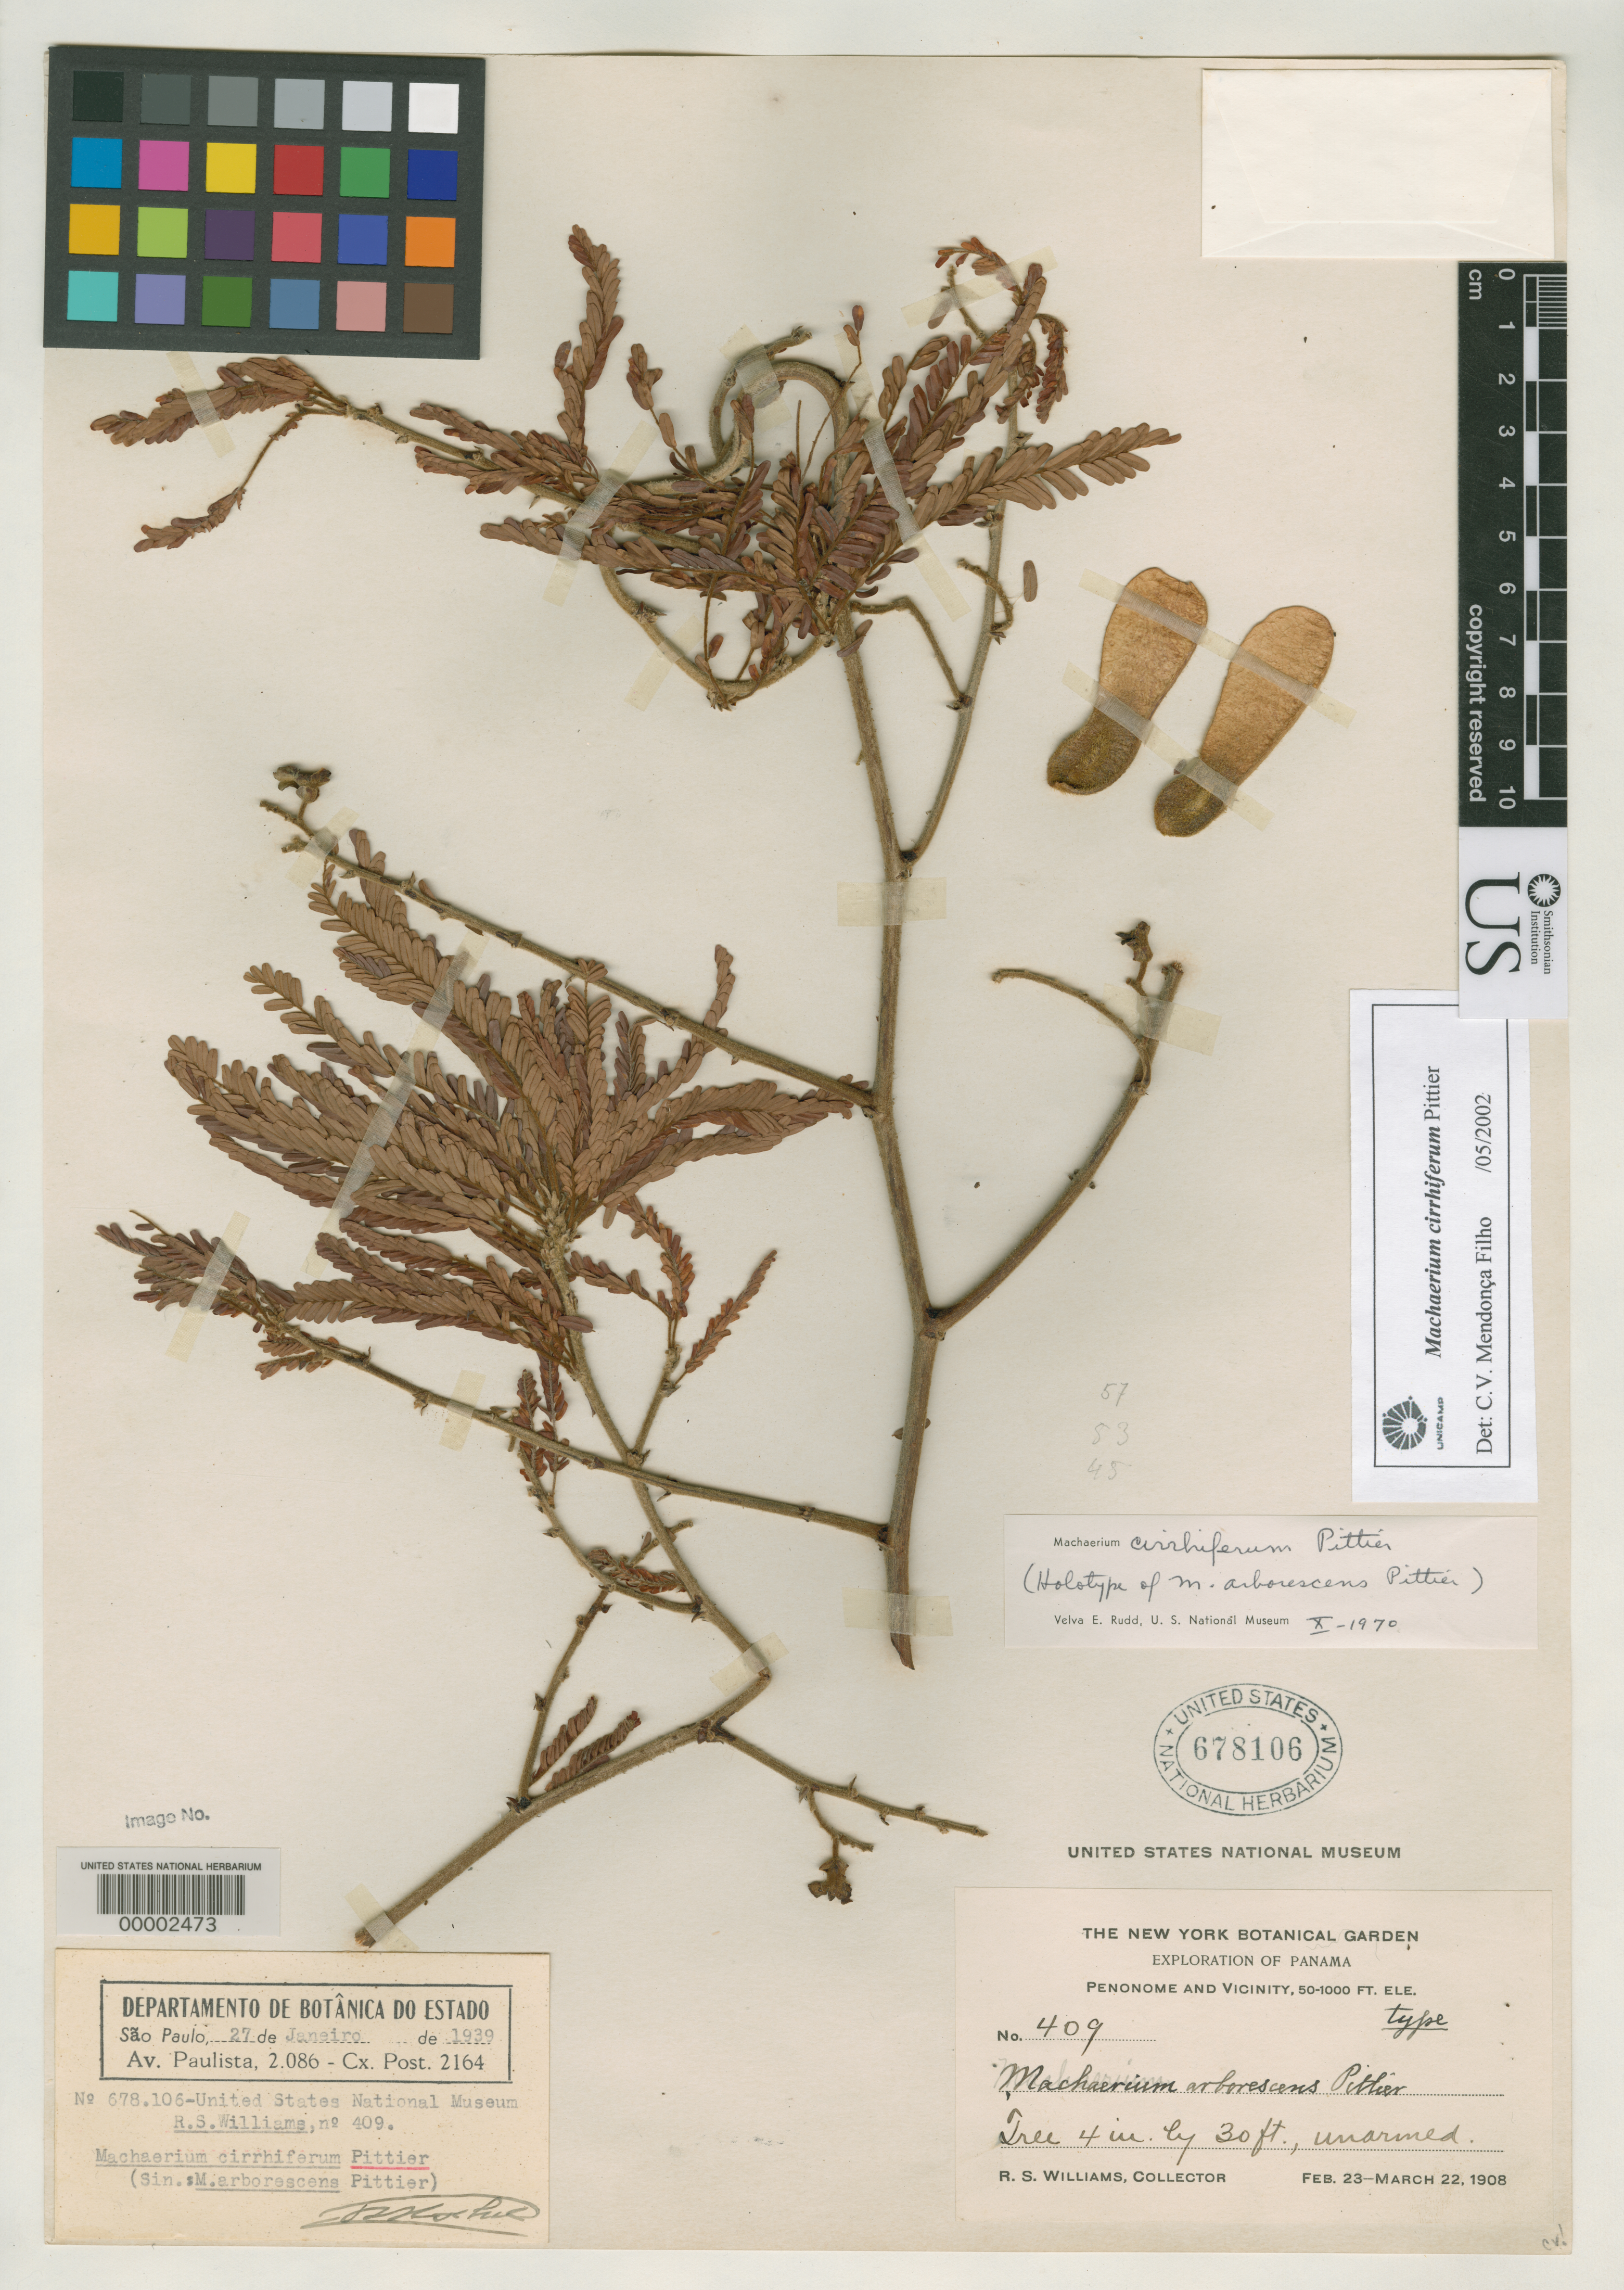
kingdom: Plantae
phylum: Tracheophyta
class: Magnoliopsida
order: Fabales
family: Fabaceae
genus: Machaerium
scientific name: Machaerium arborescens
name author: Pittier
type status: Holotype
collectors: R. S. Williams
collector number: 409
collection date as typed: Mar 1908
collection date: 1908-03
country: Panama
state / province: Coclé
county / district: Penonomé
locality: Near Penonome.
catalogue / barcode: US 678106